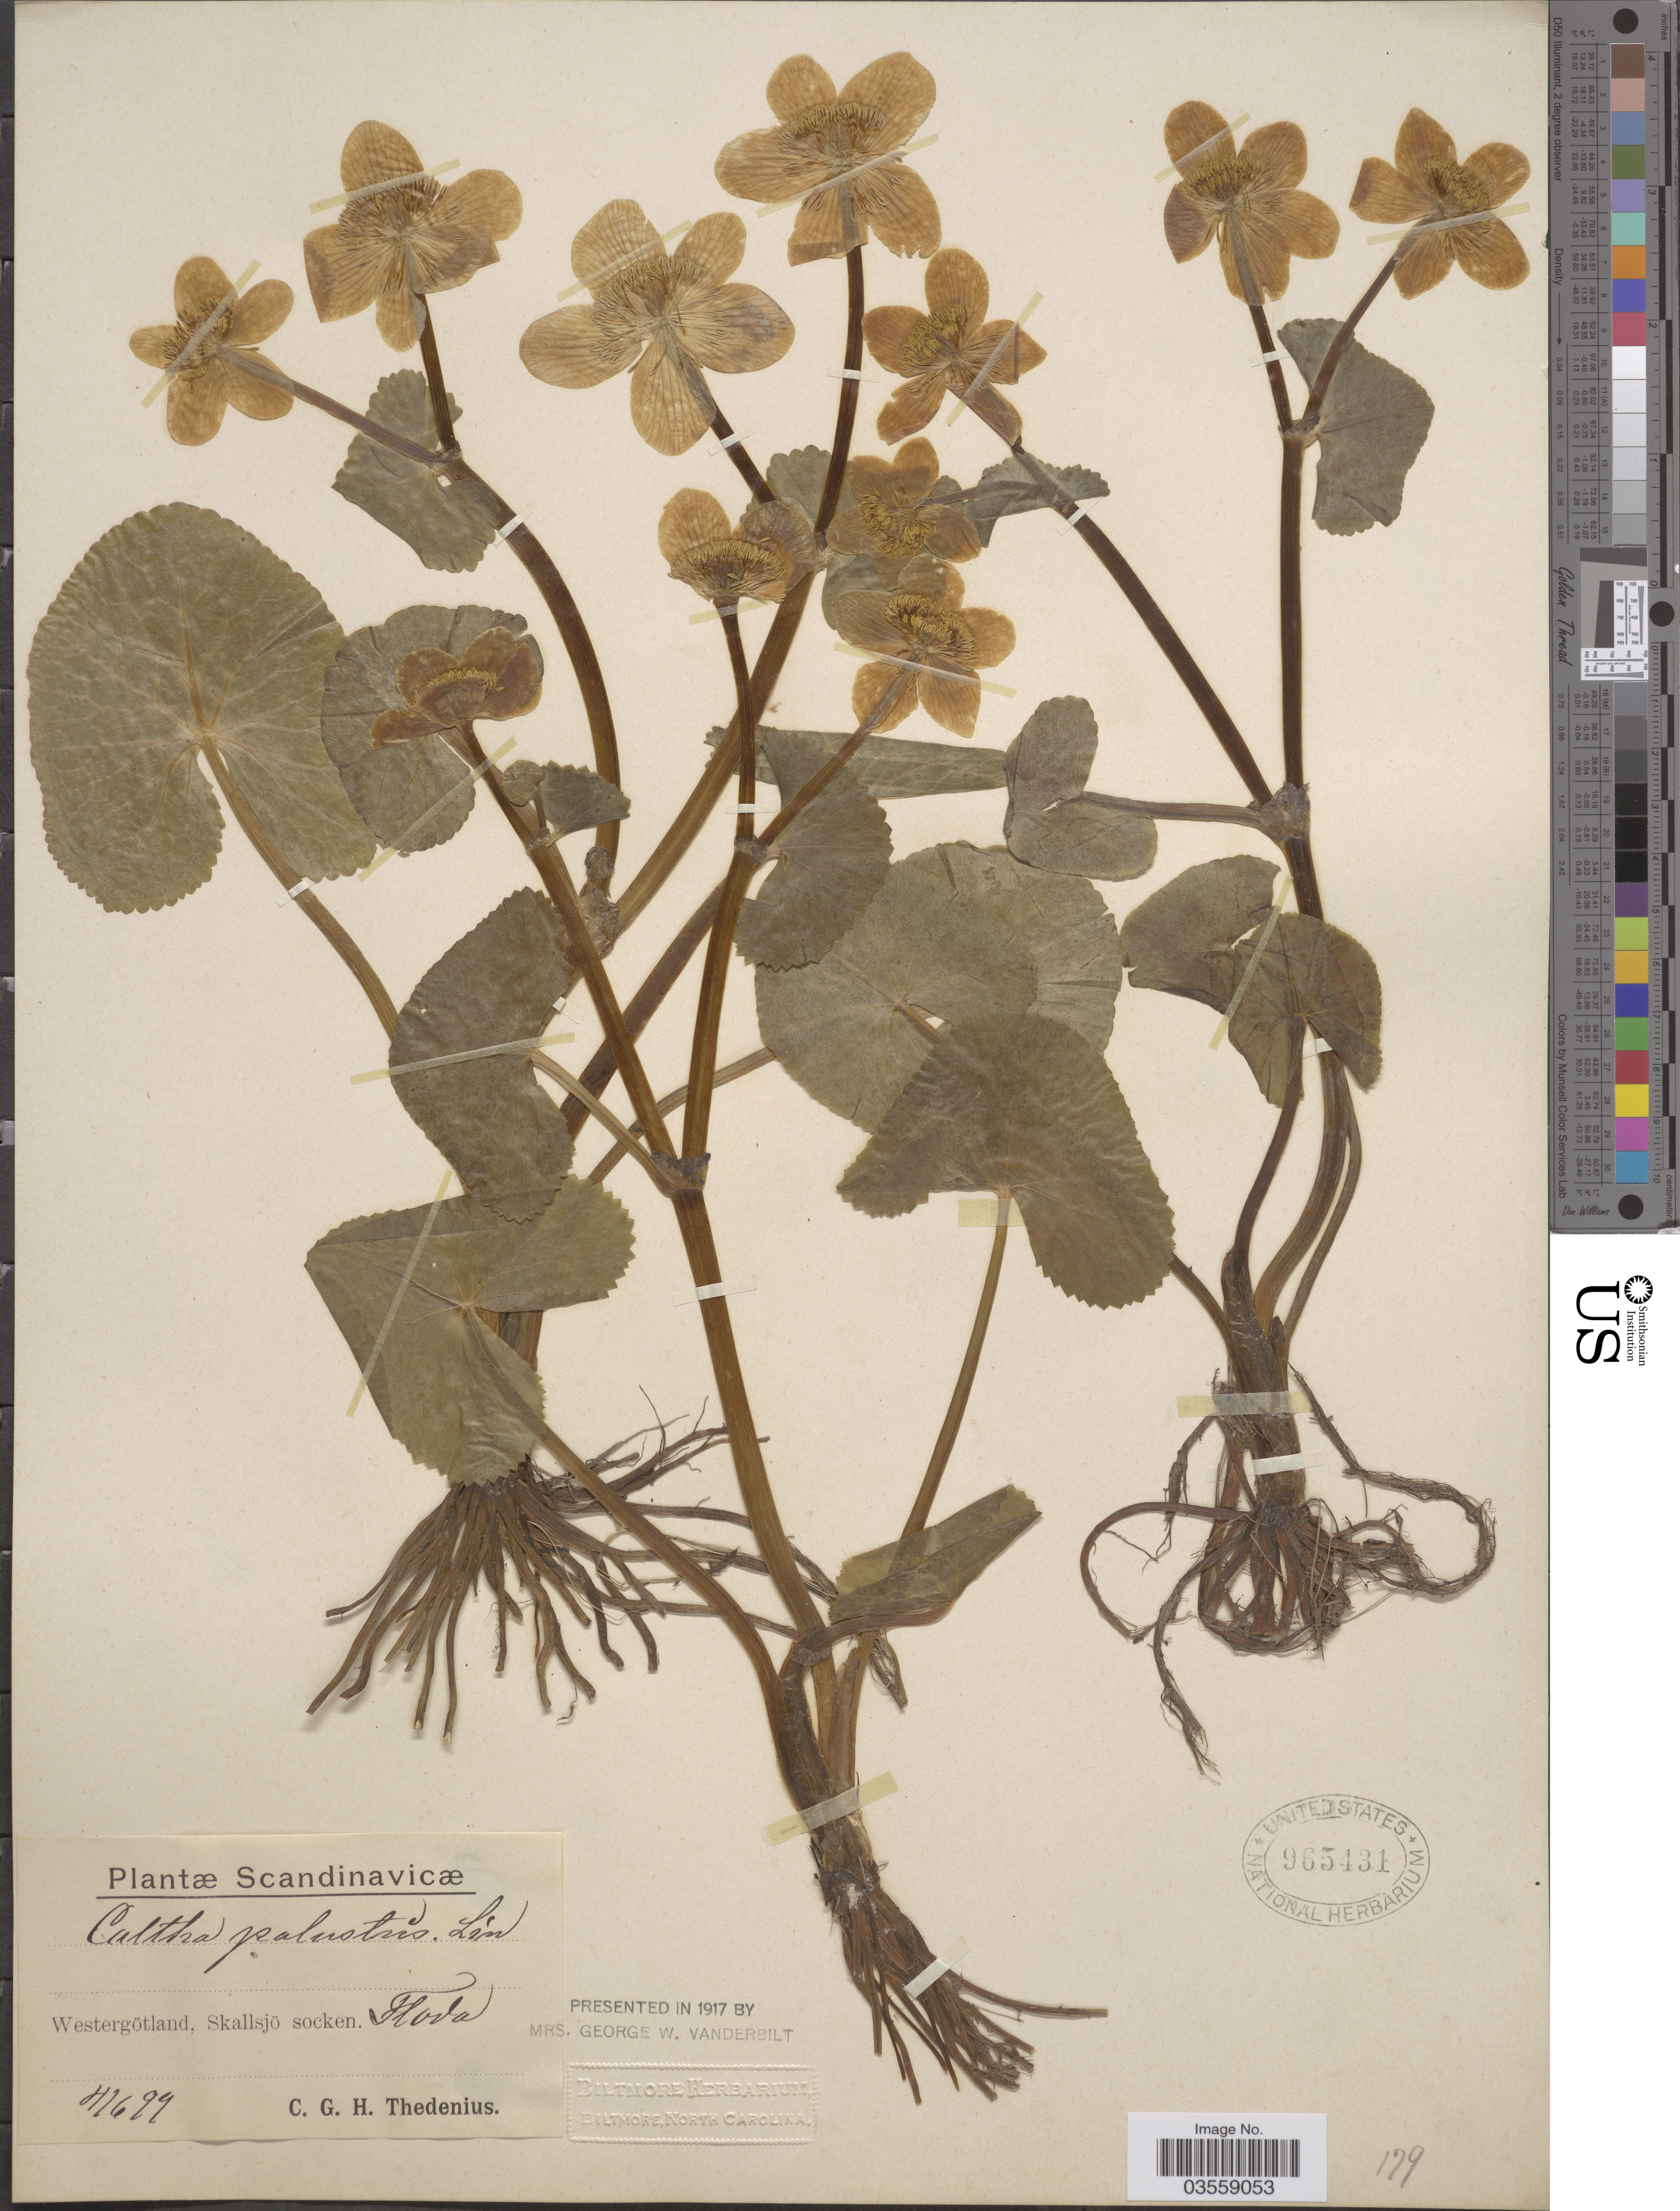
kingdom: Plantae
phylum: Tracheophyta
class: Magnoliopsida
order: Ranunculales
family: Ranunculaceae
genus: Caltha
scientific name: Caltha palustris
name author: L.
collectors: C. Thedenius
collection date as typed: Transcribed d/m/y: 4/6/99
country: Sweden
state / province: Västra Götaland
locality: Scandinavicæ. Westergötland, Skallsjö socken. Floda.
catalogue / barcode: US 965431